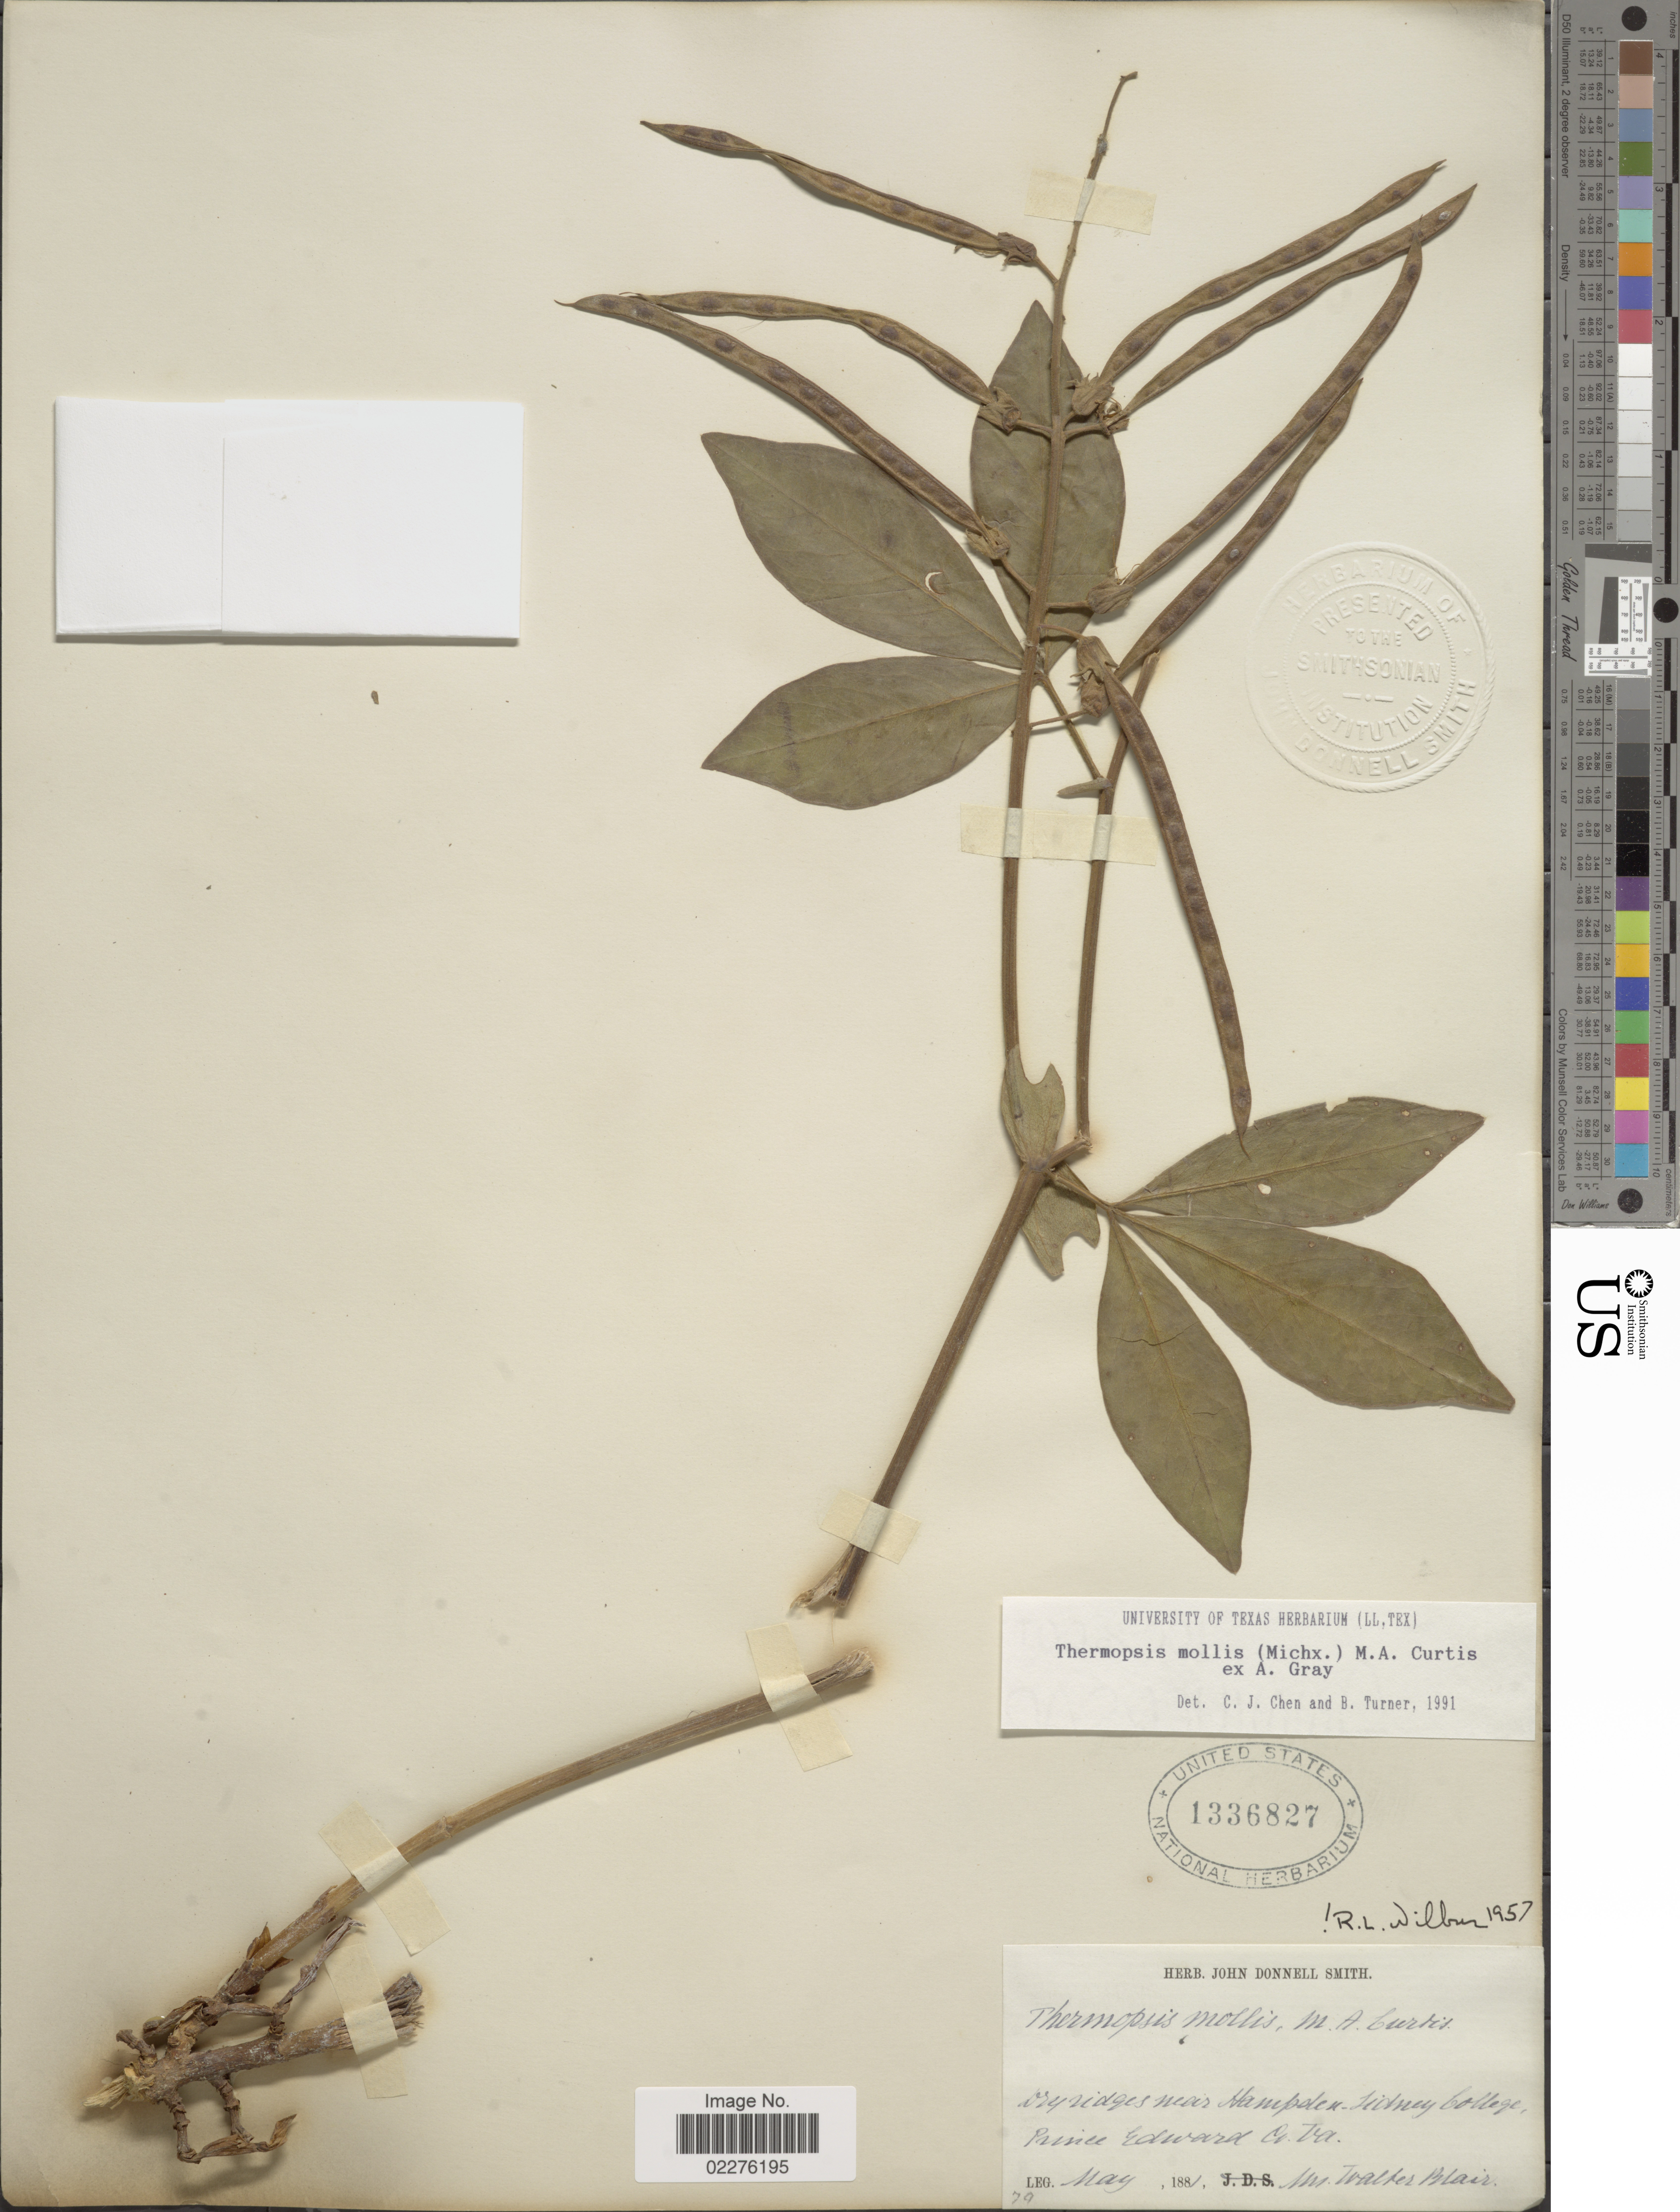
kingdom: Plantae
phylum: Tracheophyta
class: Magnoliopsida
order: Fabales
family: Fabaceae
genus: Thermopsis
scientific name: Thermopsis mollis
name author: (Michx.) M.A. Curtis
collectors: W. Blair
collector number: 79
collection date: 1881-05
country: United States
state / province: Virginia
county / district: Prince Edward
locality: Dry ridges near Hampalen-Sidney College, Prince Edward Co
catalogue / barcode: US 1336827